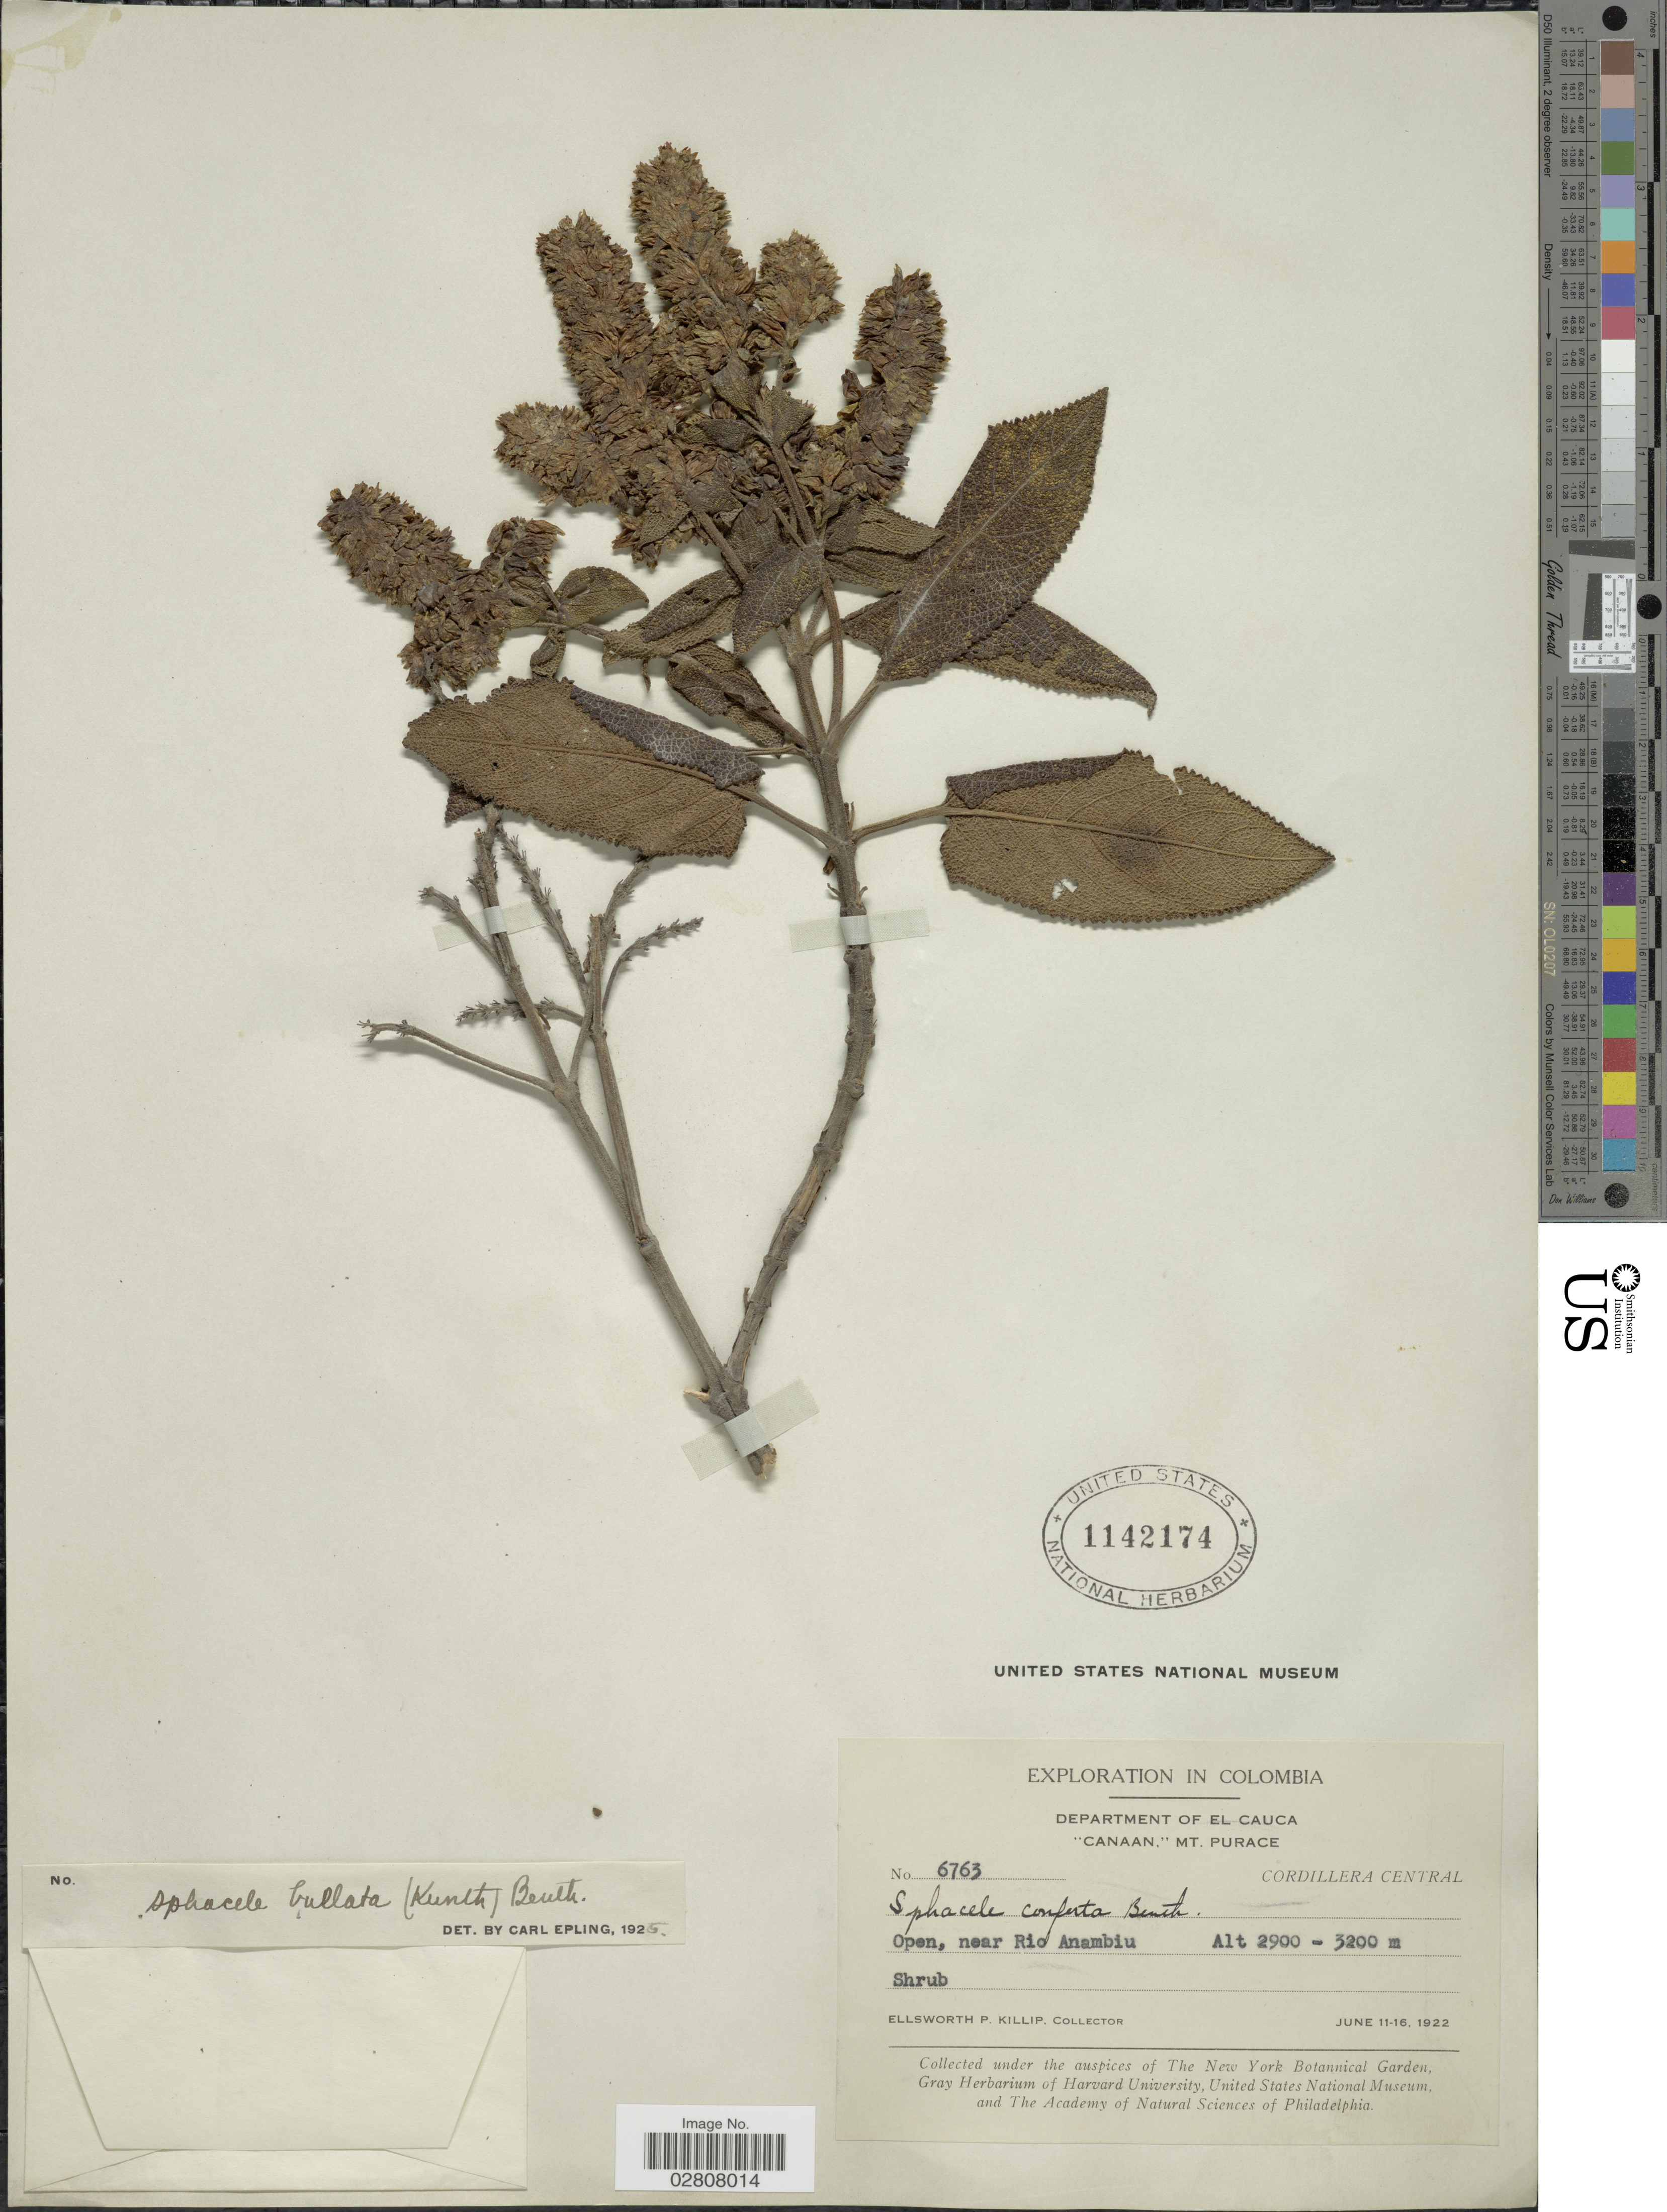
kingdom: Plantae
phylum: Tracheophyta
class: Magnoliopsida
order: Lamiales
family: Lamiaceae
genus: Lepechinia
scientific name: Lepechinia bullata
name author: (Kunth) Epling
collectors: E. P. Killip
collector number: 6763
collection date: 1922-06-11/1922-06-16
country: Colombia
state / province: Cauca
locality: Department of El Cauca. "Canaan", Mt. Purace. Cordillera Central. Open, near Rio Anambiu.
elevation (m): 2900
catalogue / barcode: US 1142174